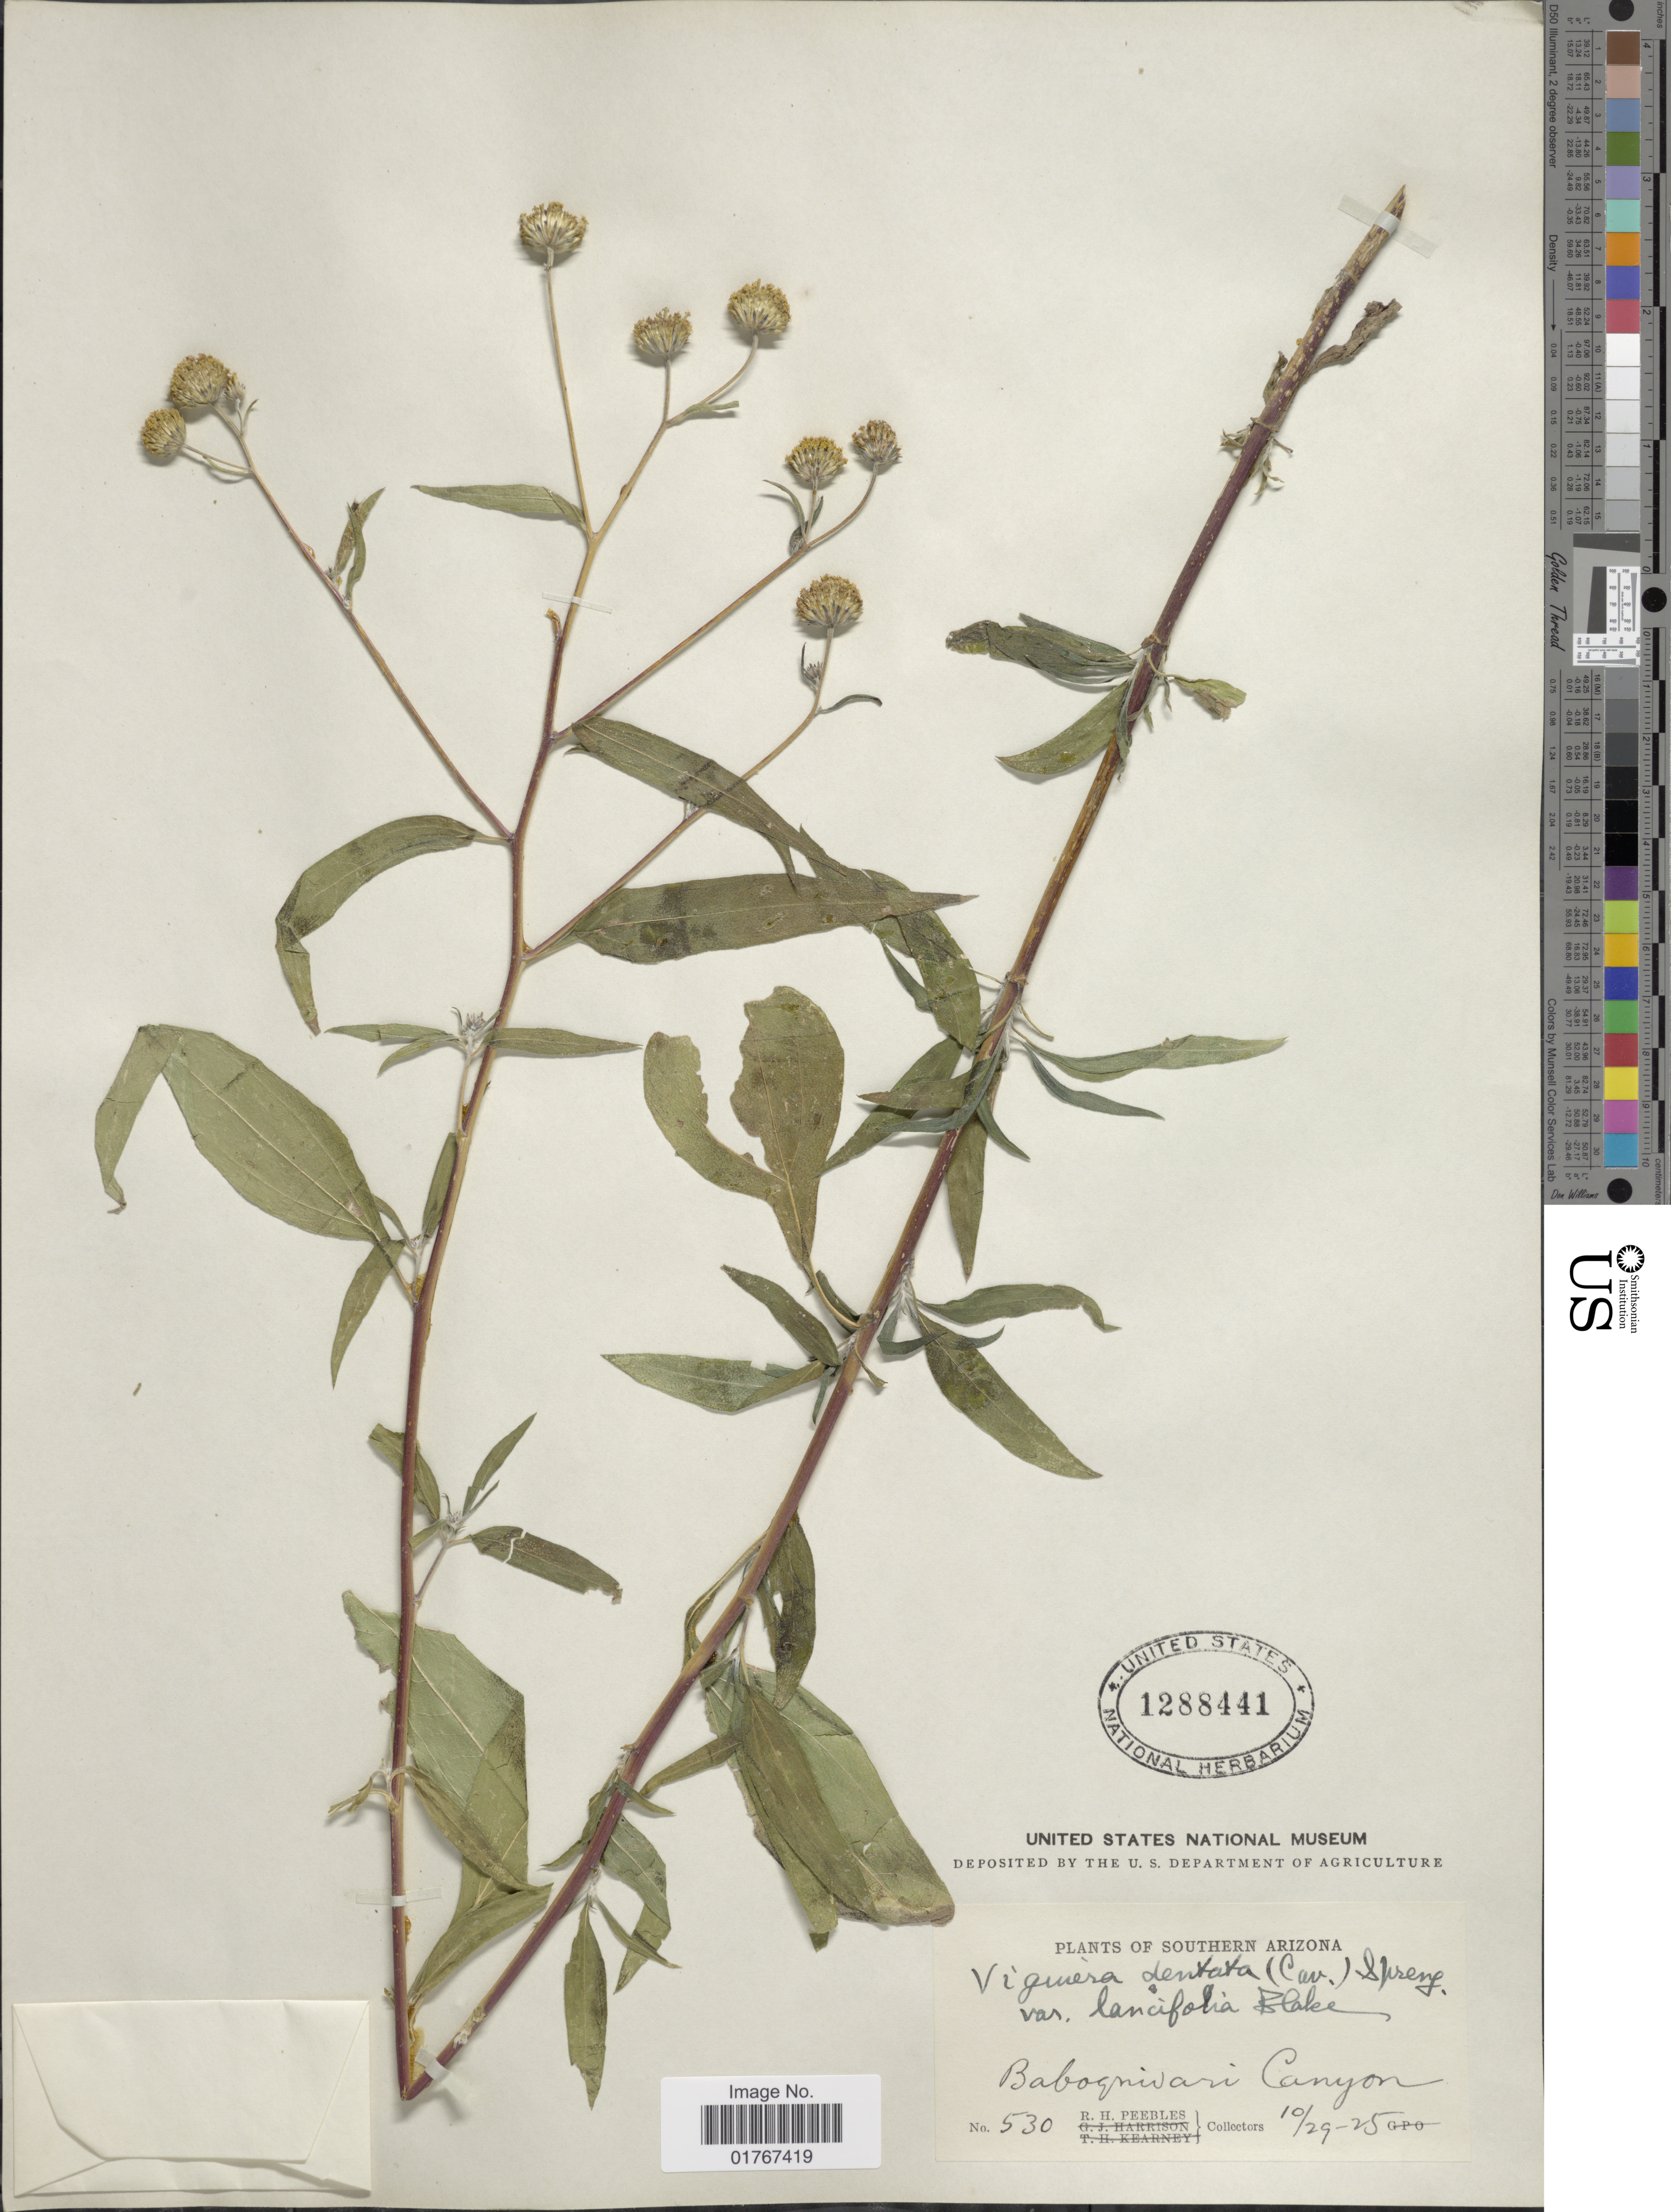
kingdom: Plantae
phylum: Tracheophyta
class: Magnoliopsida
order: Asterales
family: Asteraceae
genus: Viguiera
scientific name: Viguiera dentata var. lancifolia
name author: S.F. Blake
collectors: R. H. Peebles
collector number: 530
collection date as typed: Transcribed d/m/y: 29/10/25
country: United States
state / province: Arizona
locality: Southern Arizona, Baboquivari Canyon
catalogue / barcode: US 1288441